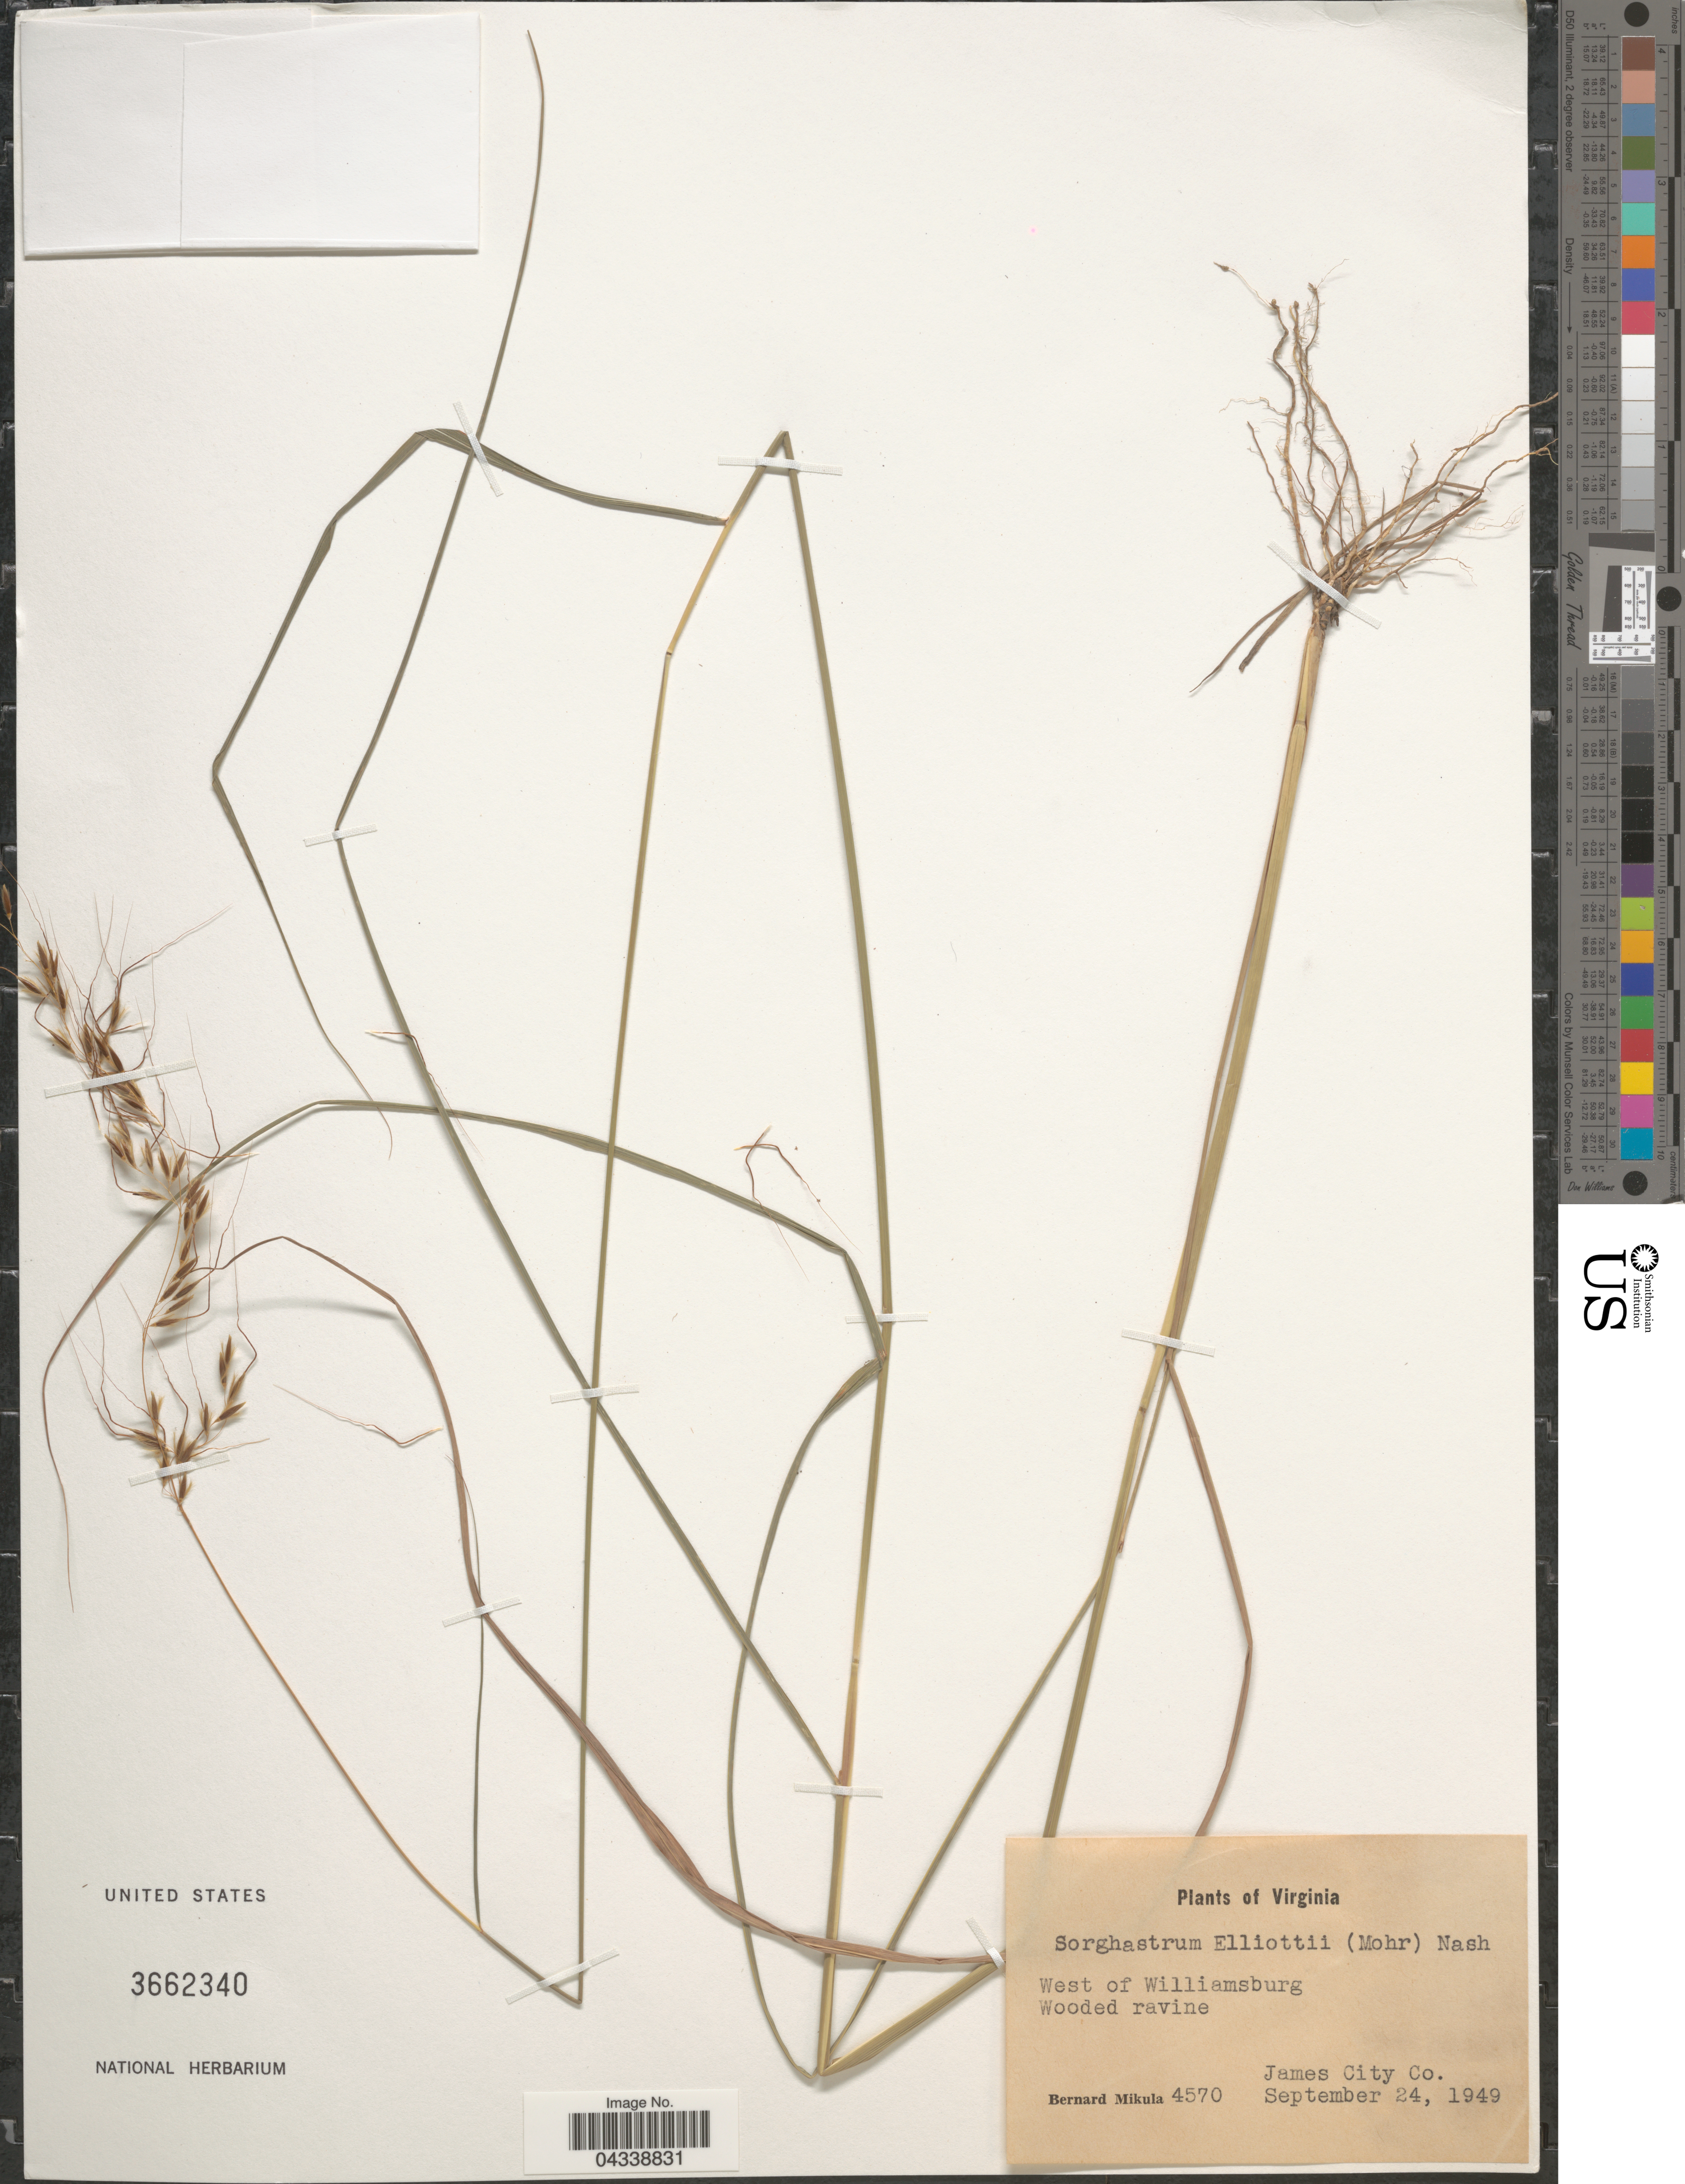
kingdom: Plantae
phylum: Tracheophyta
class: Liliopsida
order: Poales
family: Poaceae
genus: Sorghastrum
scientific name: Sorghastrum elliottii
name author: (C. Mohr) Nash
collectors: B. Mikula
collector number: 4570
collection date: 1949-09-24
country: United States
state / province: Virginia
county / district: James City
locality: West of Williamsburg. James City Co.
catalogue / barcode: US 3662340